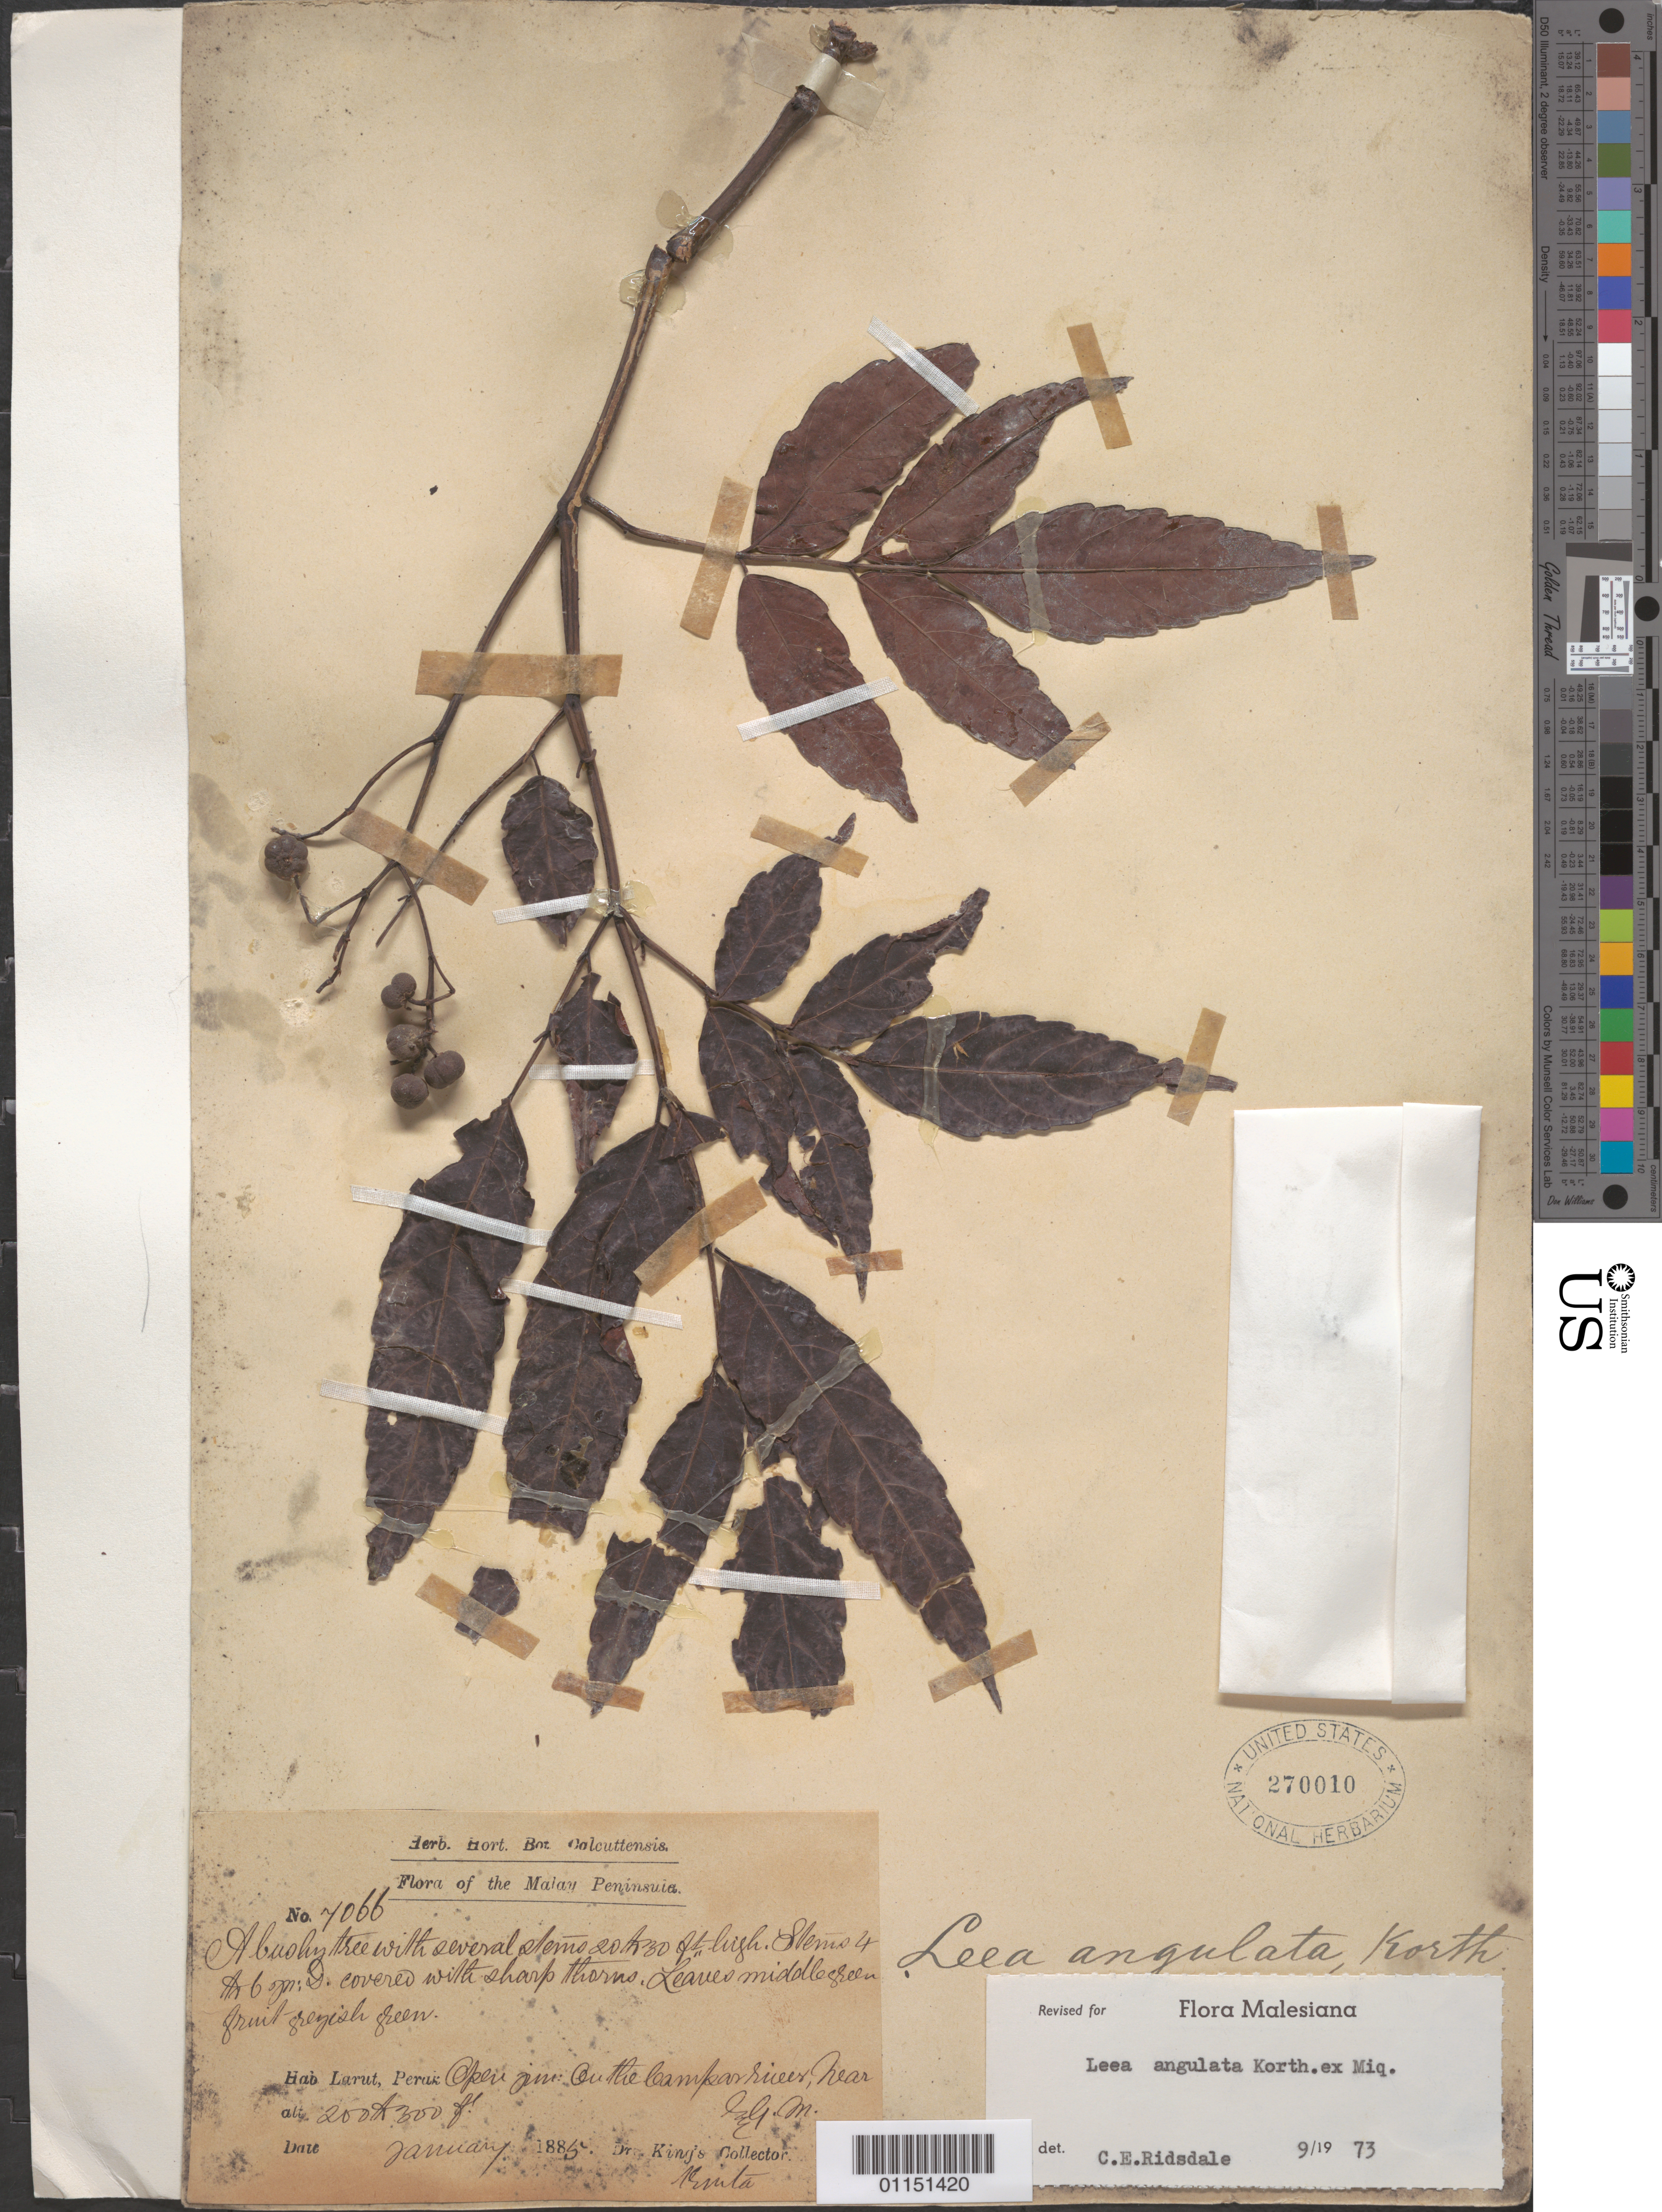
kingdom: Plantae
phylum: Tracheophyta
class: Magnoliopsida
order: Vitales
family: Vitaceae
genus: Leea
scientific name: Leea angulata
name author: Korth. ex Miq.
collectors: King, --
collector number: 7066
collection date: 1885-01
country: Malaysia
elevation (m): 61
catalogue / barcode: US 270010